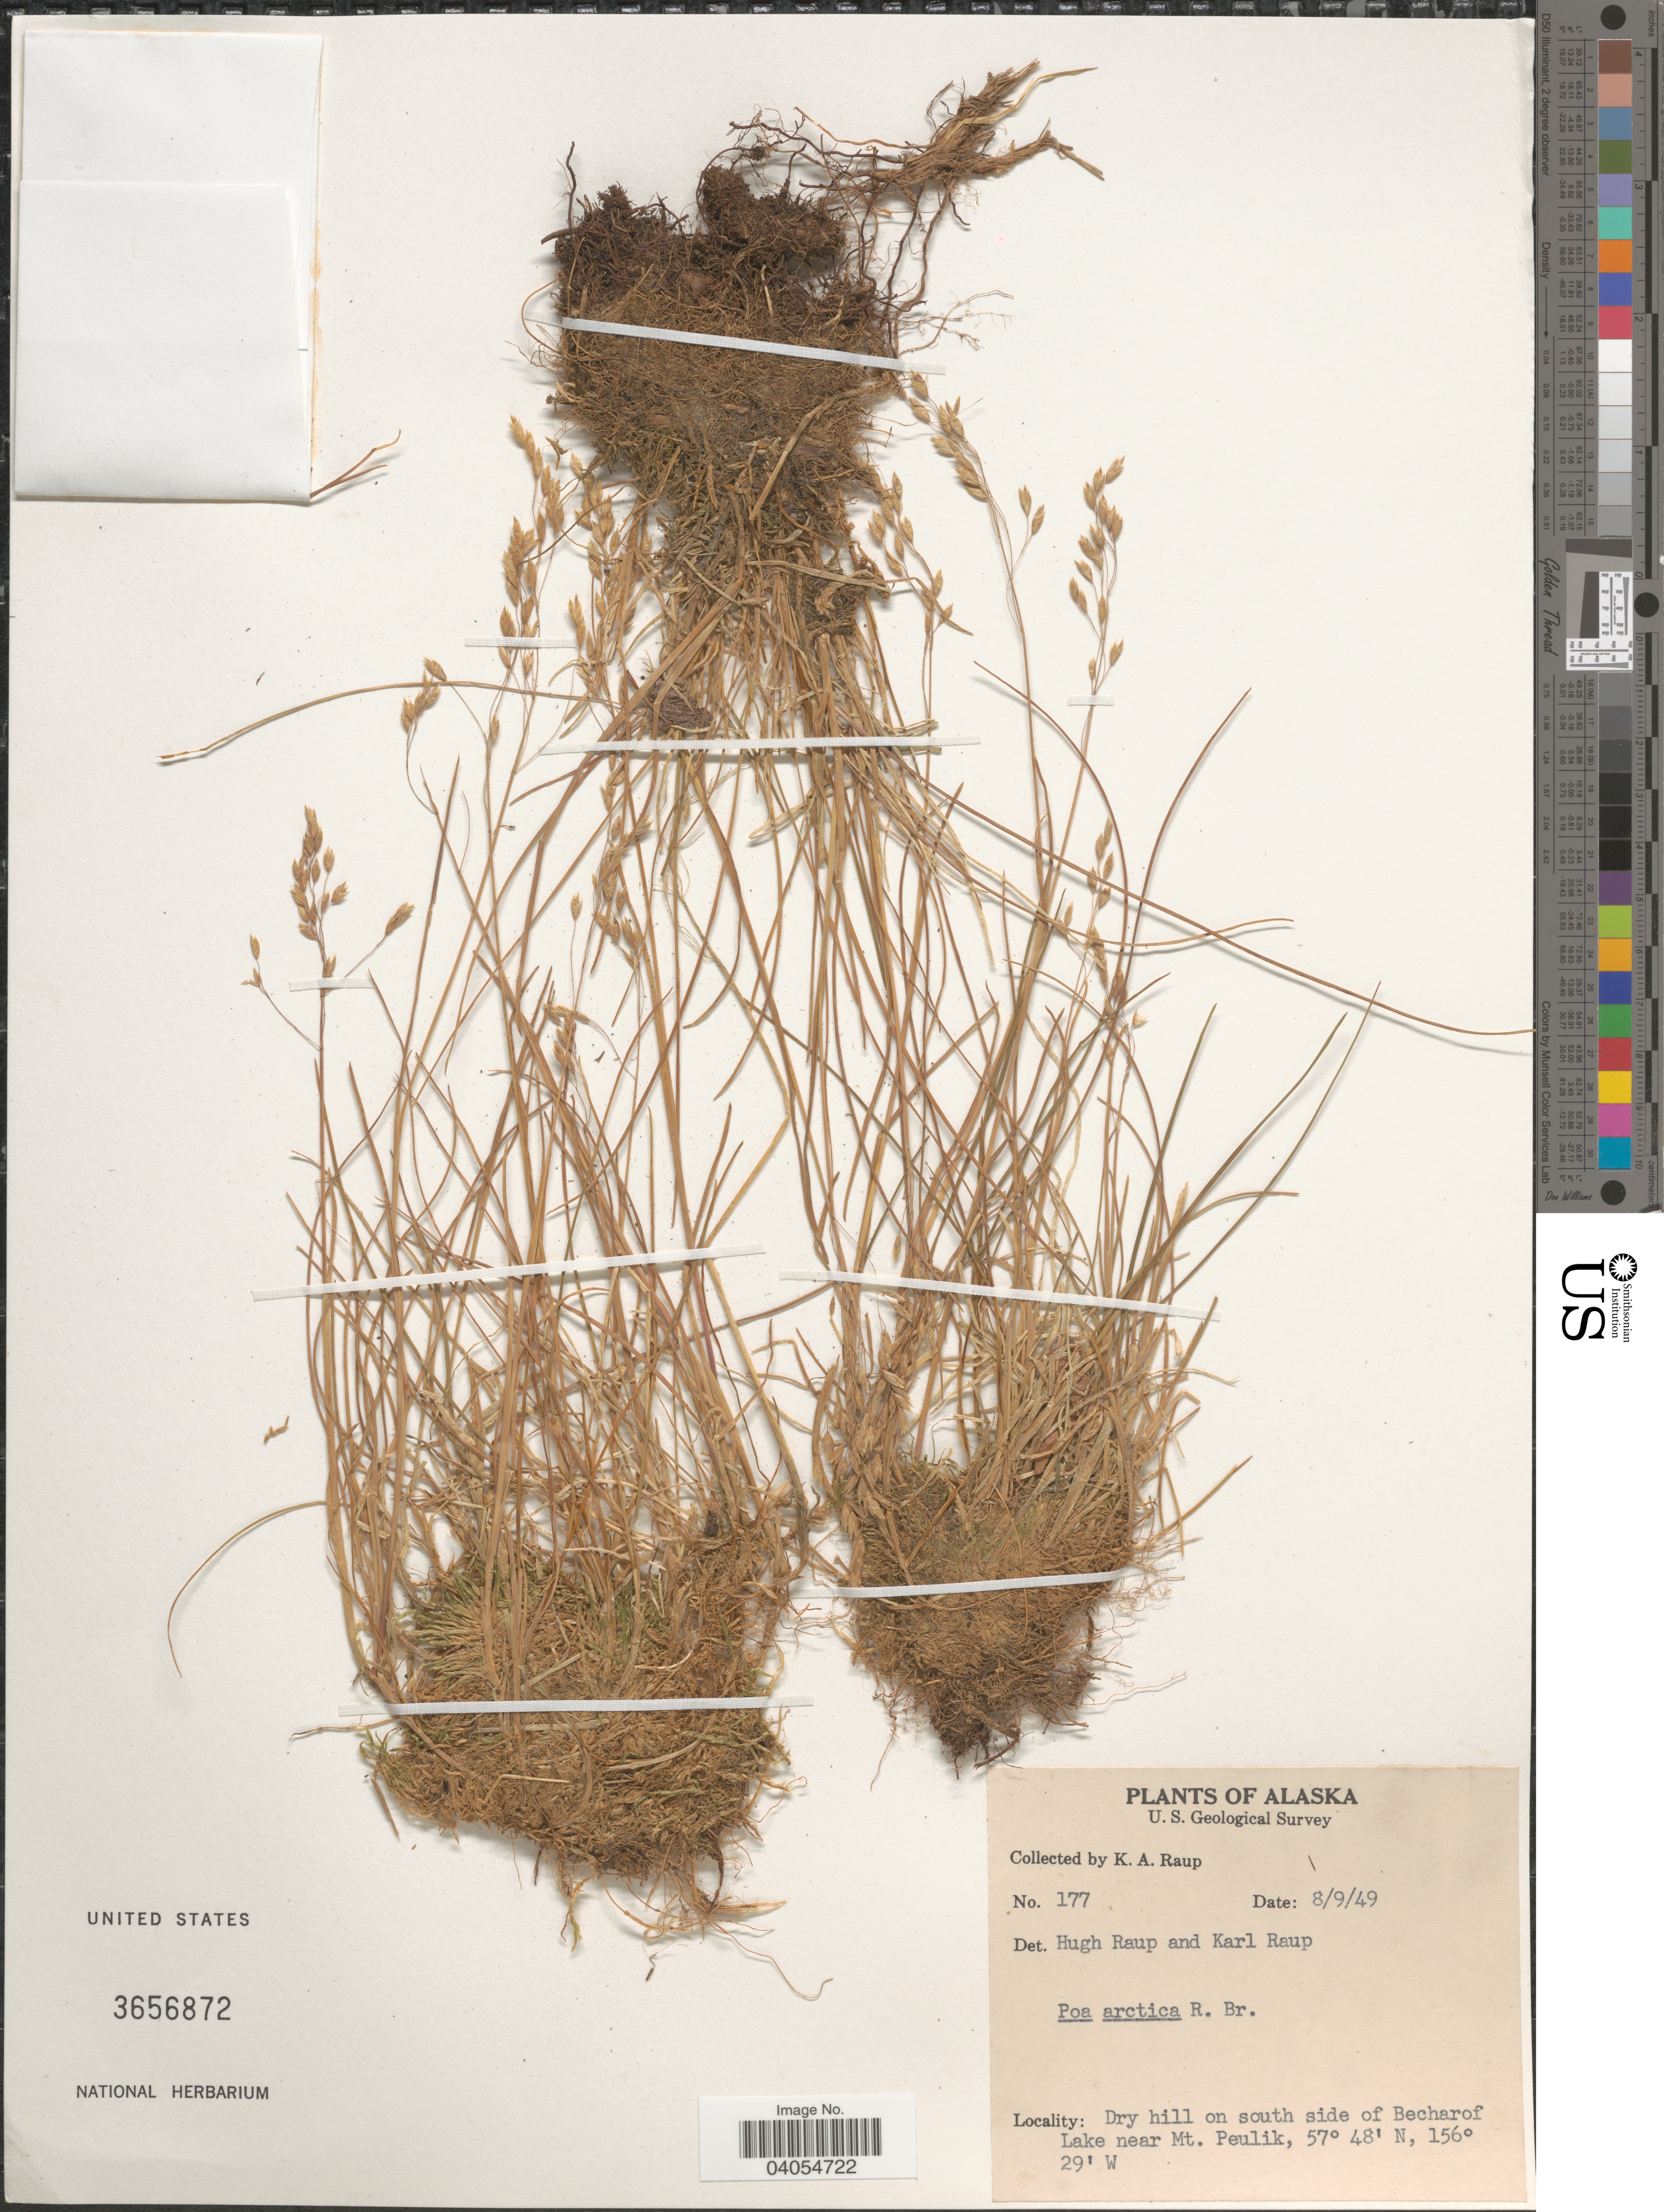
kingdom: Plantae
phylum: Tracheophyta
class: Liliopsida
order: Poales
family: Poaceae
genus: Poa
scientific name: Poa arctica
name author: R. Br.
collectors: K. Raup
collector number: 177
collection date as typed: Transcribed d/m/y: 9/8/49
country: United States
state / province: Alaska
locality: Dry hill on south side of Becharof Lake near Mt. Paulik.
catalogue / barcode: US 3656872